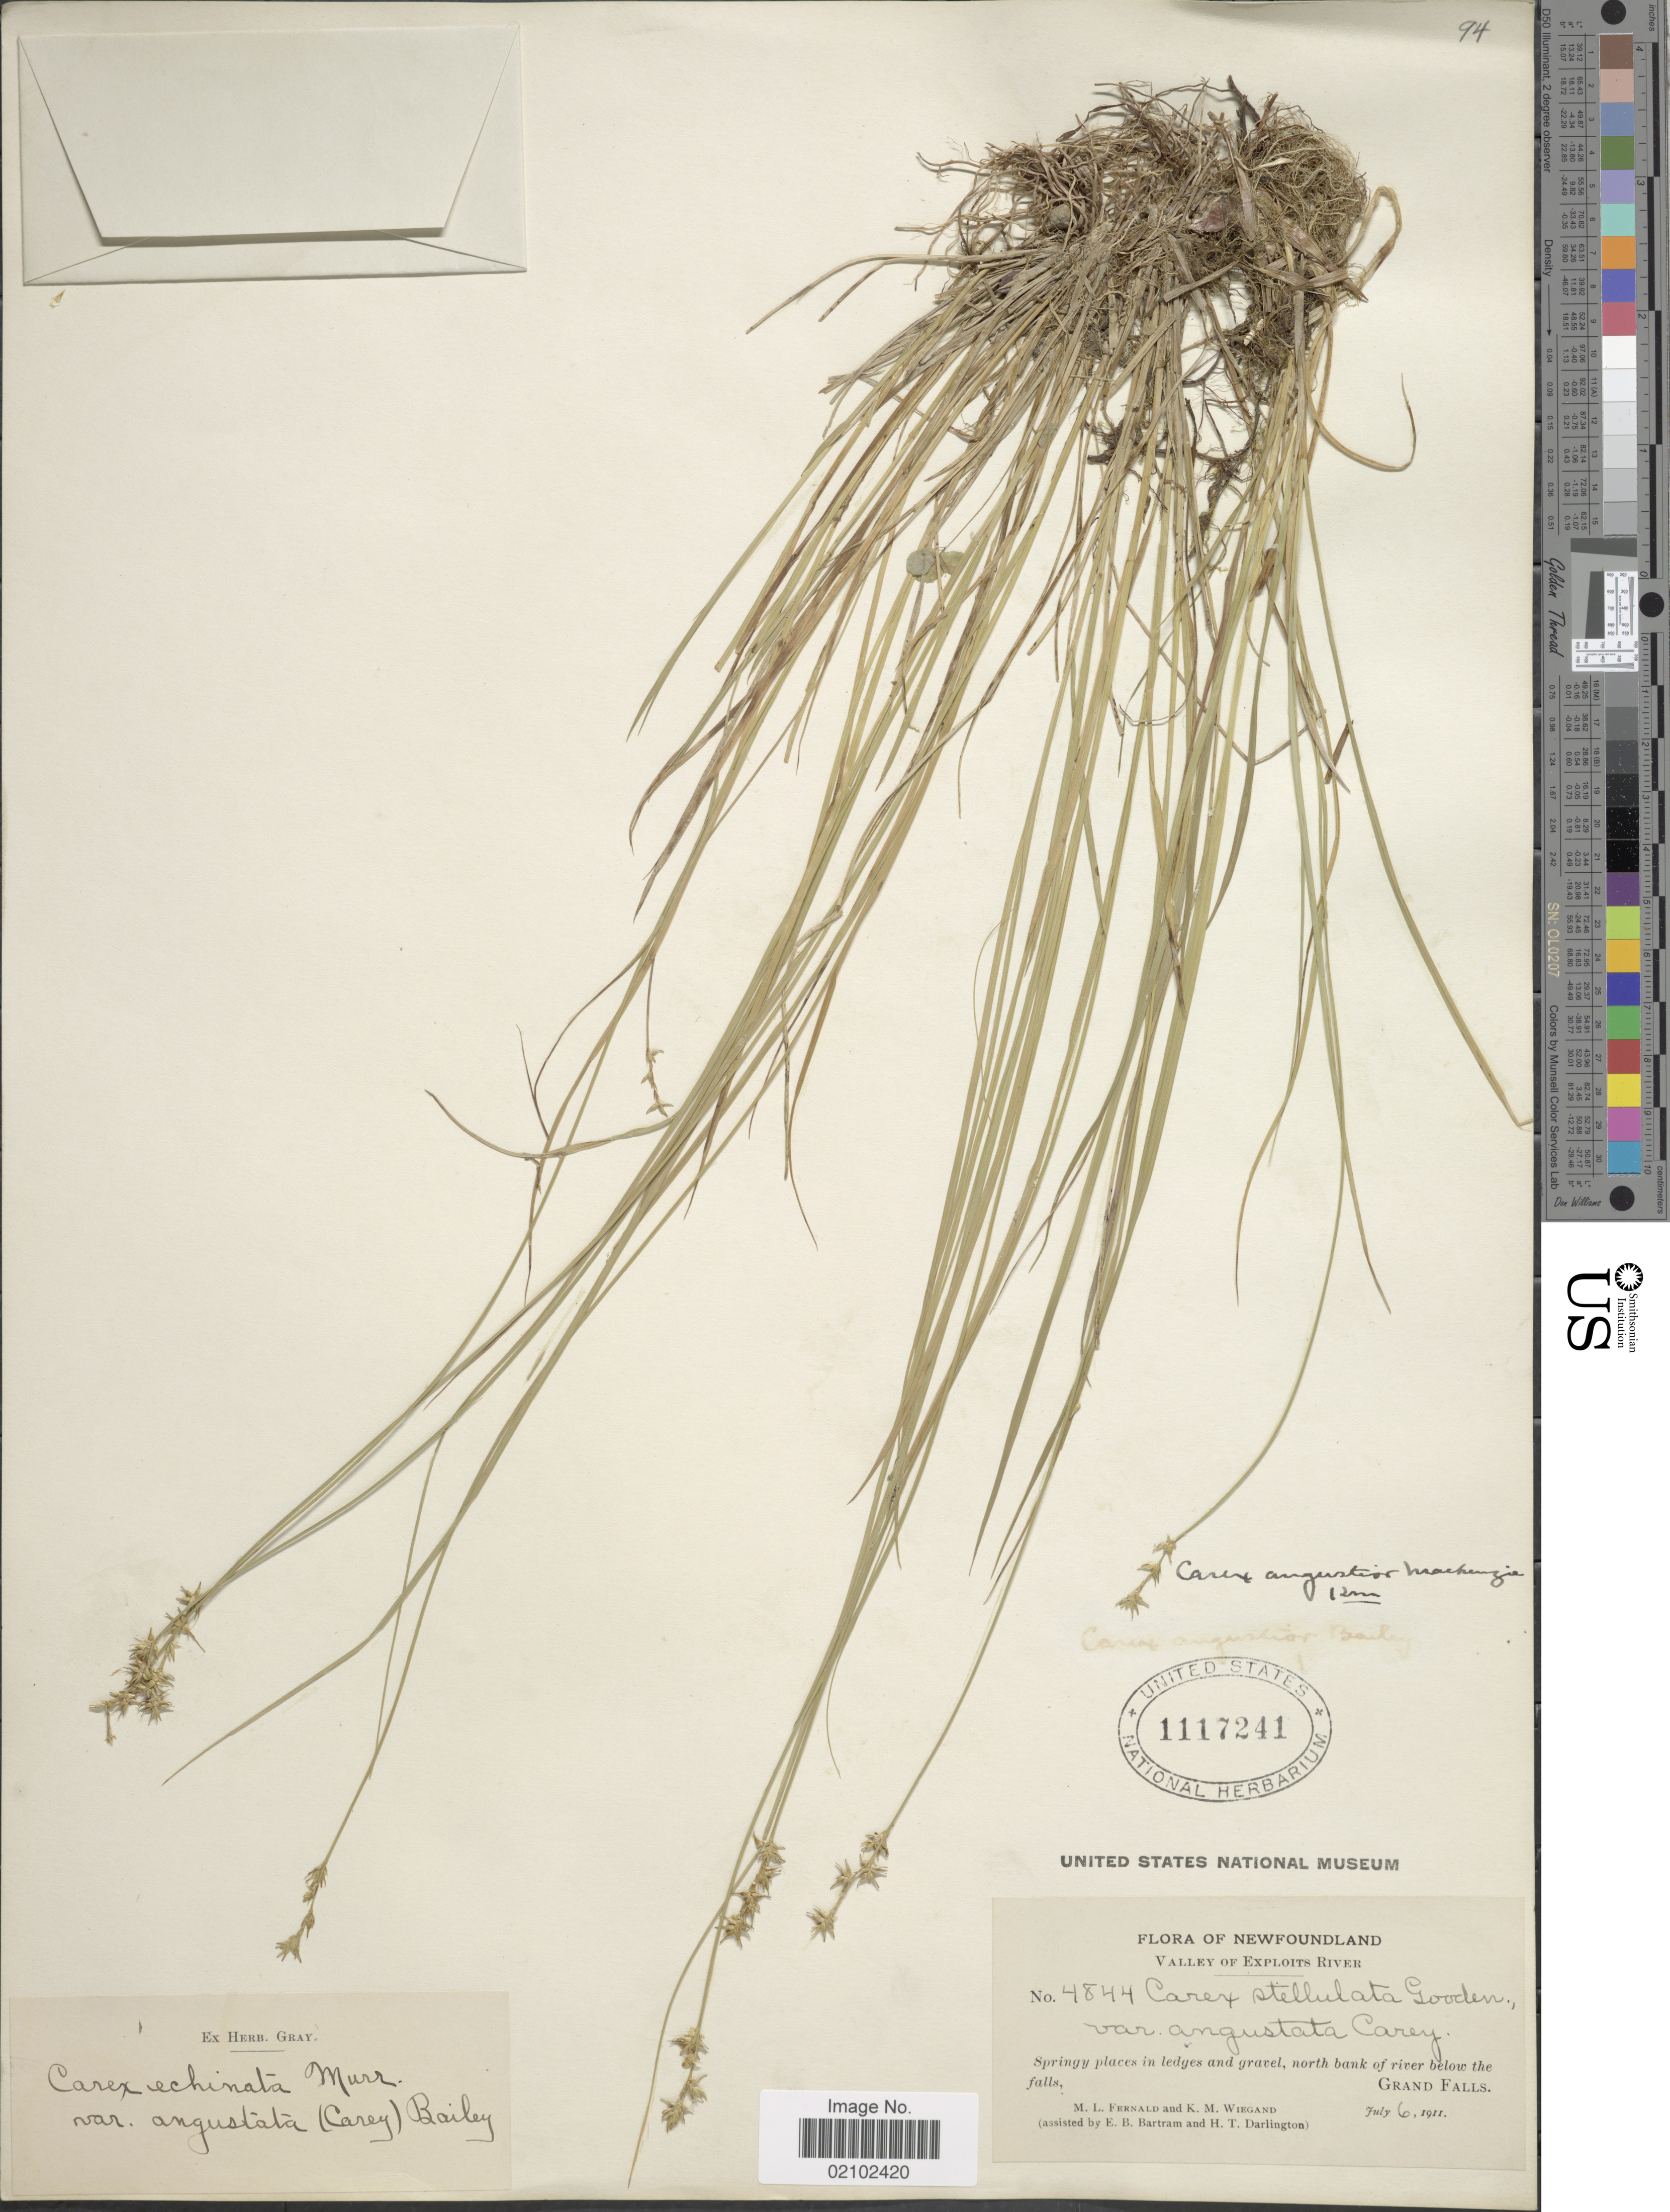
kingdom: Plantae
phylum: Tracheophyta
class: Liliopsida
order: Poales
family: Cyperaceae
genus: Carex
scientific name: Carex echinata subsp. echinata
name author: Murray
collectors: M. L. Fernald & K. M. Wiegand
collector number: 4844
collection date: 1911-07-06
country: Canada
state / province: Newfoundland and Labrador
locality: Valley of Exploits River, Springyplaces in ledges and gravel, north bank of river below the falls, Grand Falls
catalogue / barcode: US 1117241